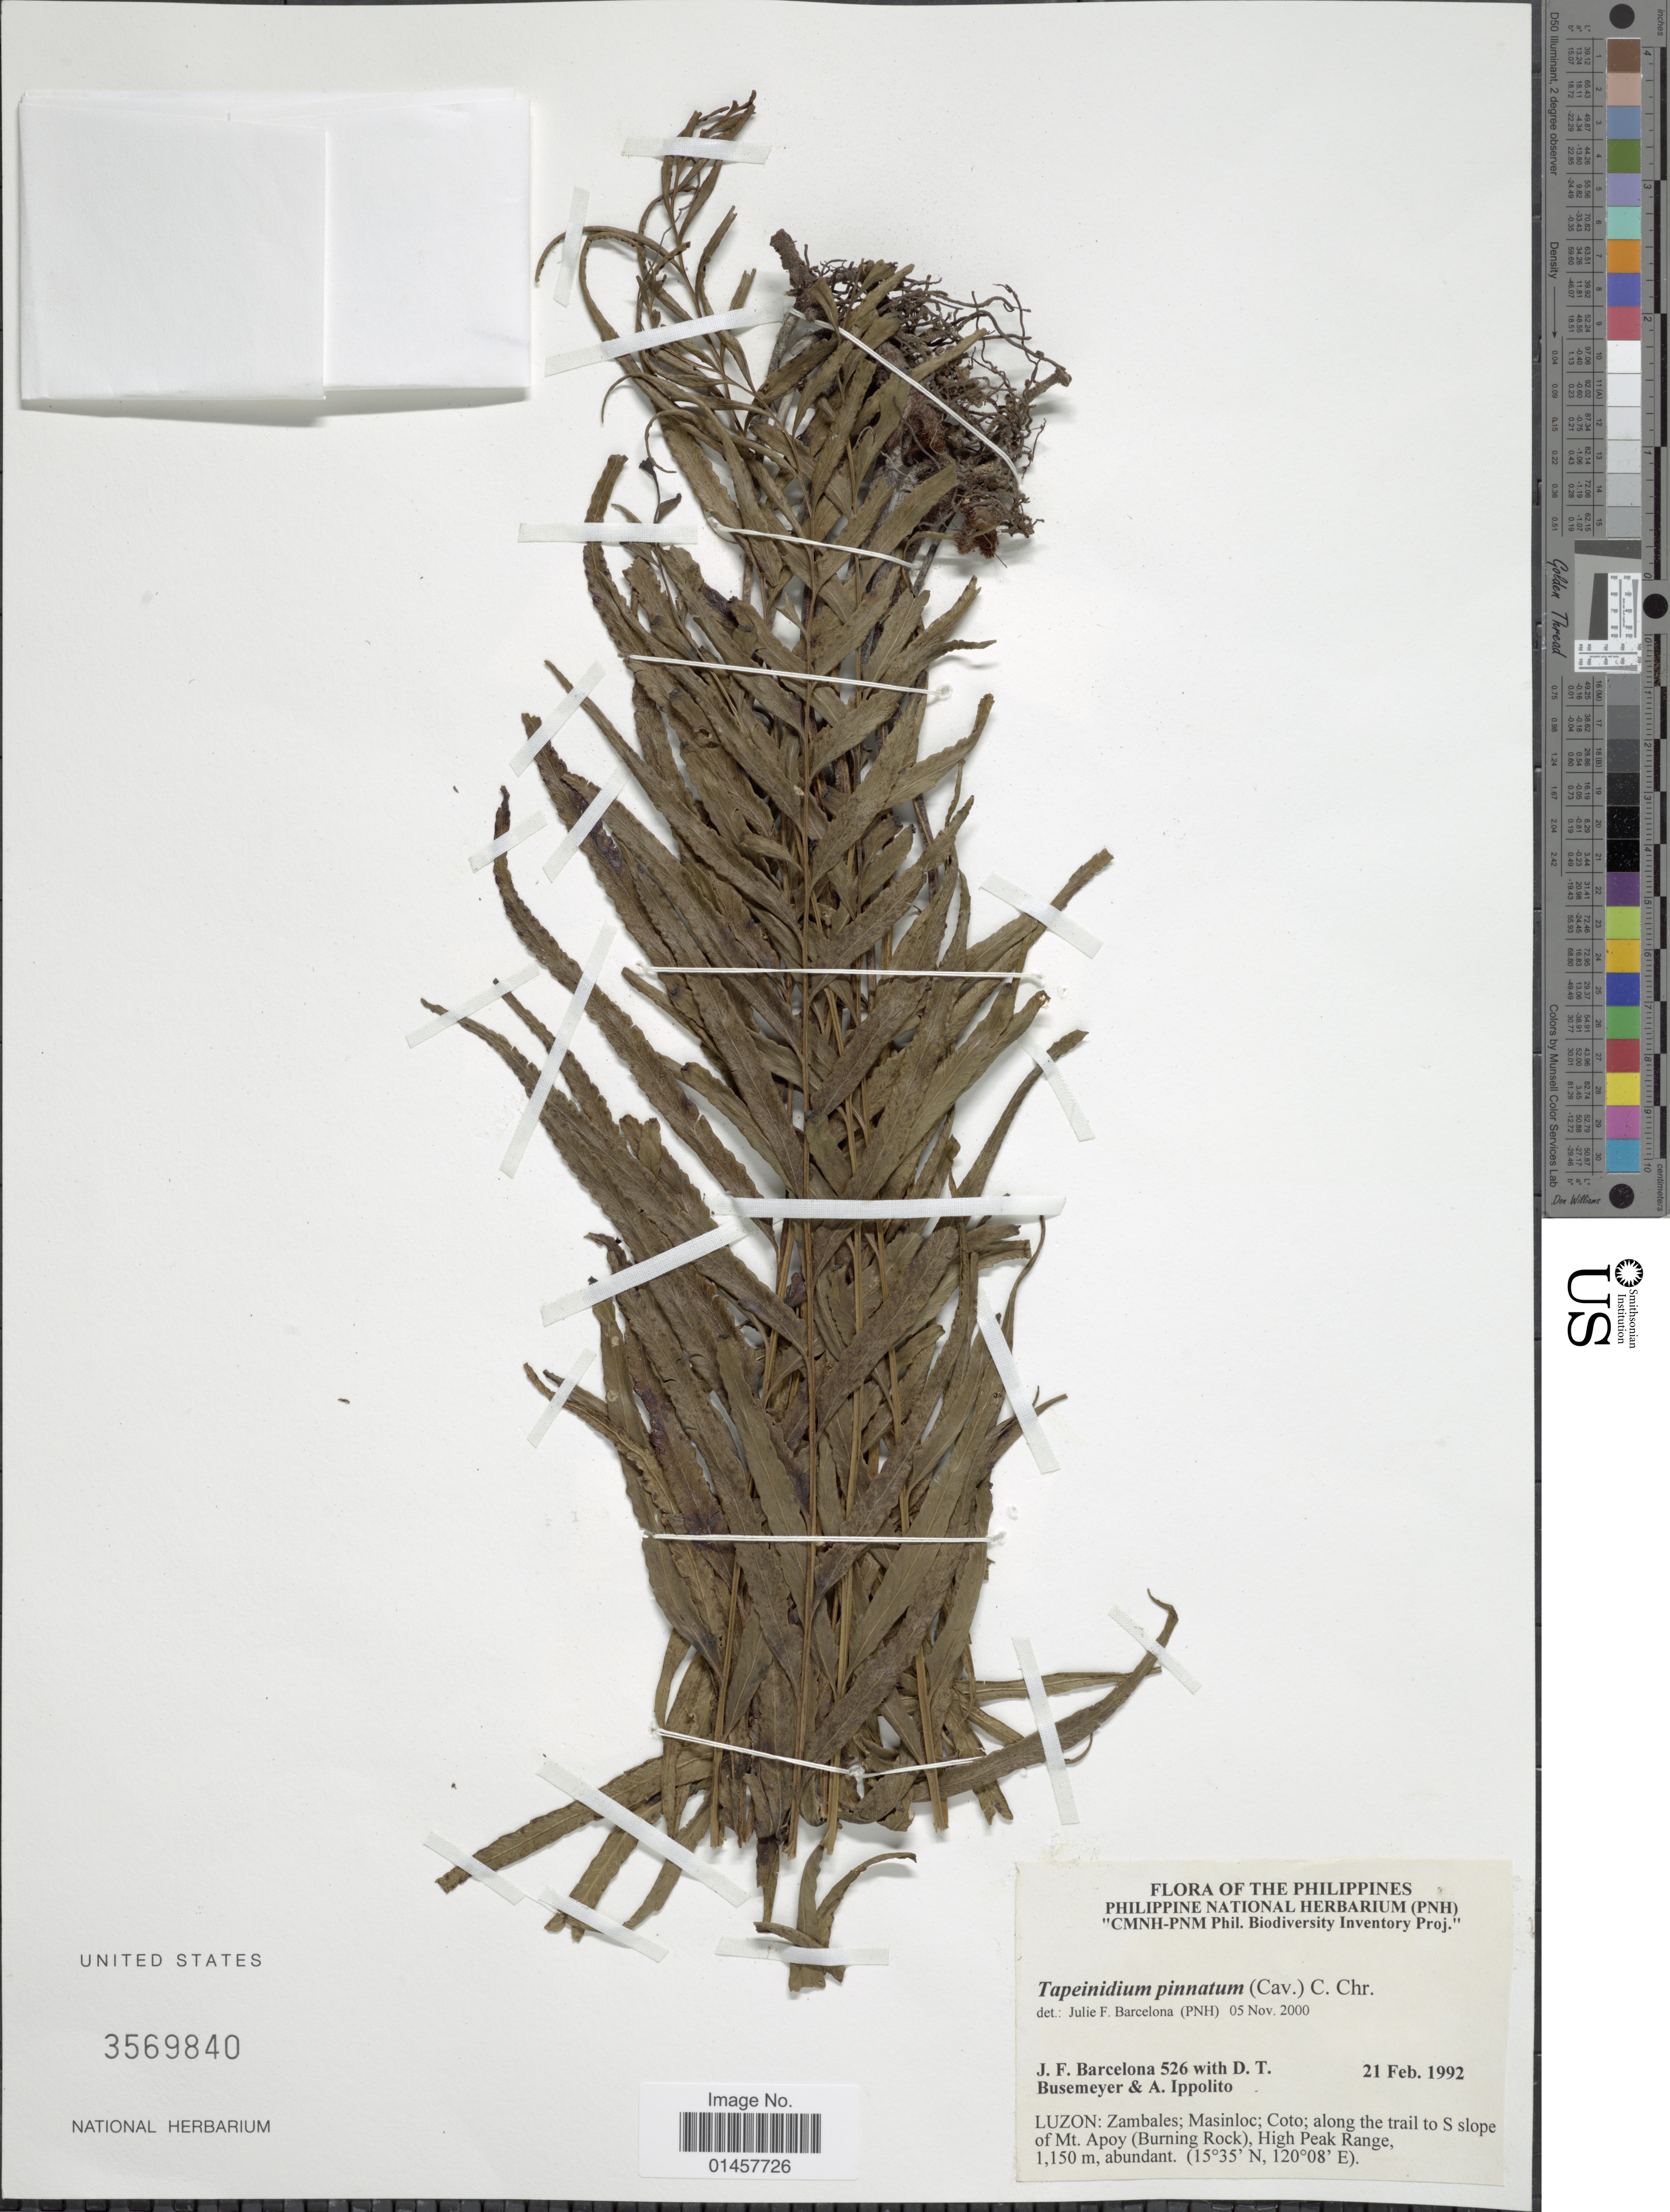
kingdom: Plantae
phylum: Tracheophyta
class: Polypodiopsida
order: Polypodiales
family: Lindsaeaceae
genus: Tapeinidium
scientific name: Tapeinidium pinnatum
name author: (Cav.) C. Chr.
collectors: J. F. Barcelona, D. Busemeyer & A. Ippolito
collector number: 526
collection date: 1992-02-21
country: Philippines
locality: Luzon: Zambales; Masinloc; Coto; along the trail to S slope of mt. Apoy(Burning Rock), high peak Range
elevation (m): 1150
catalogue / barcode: US 3569840